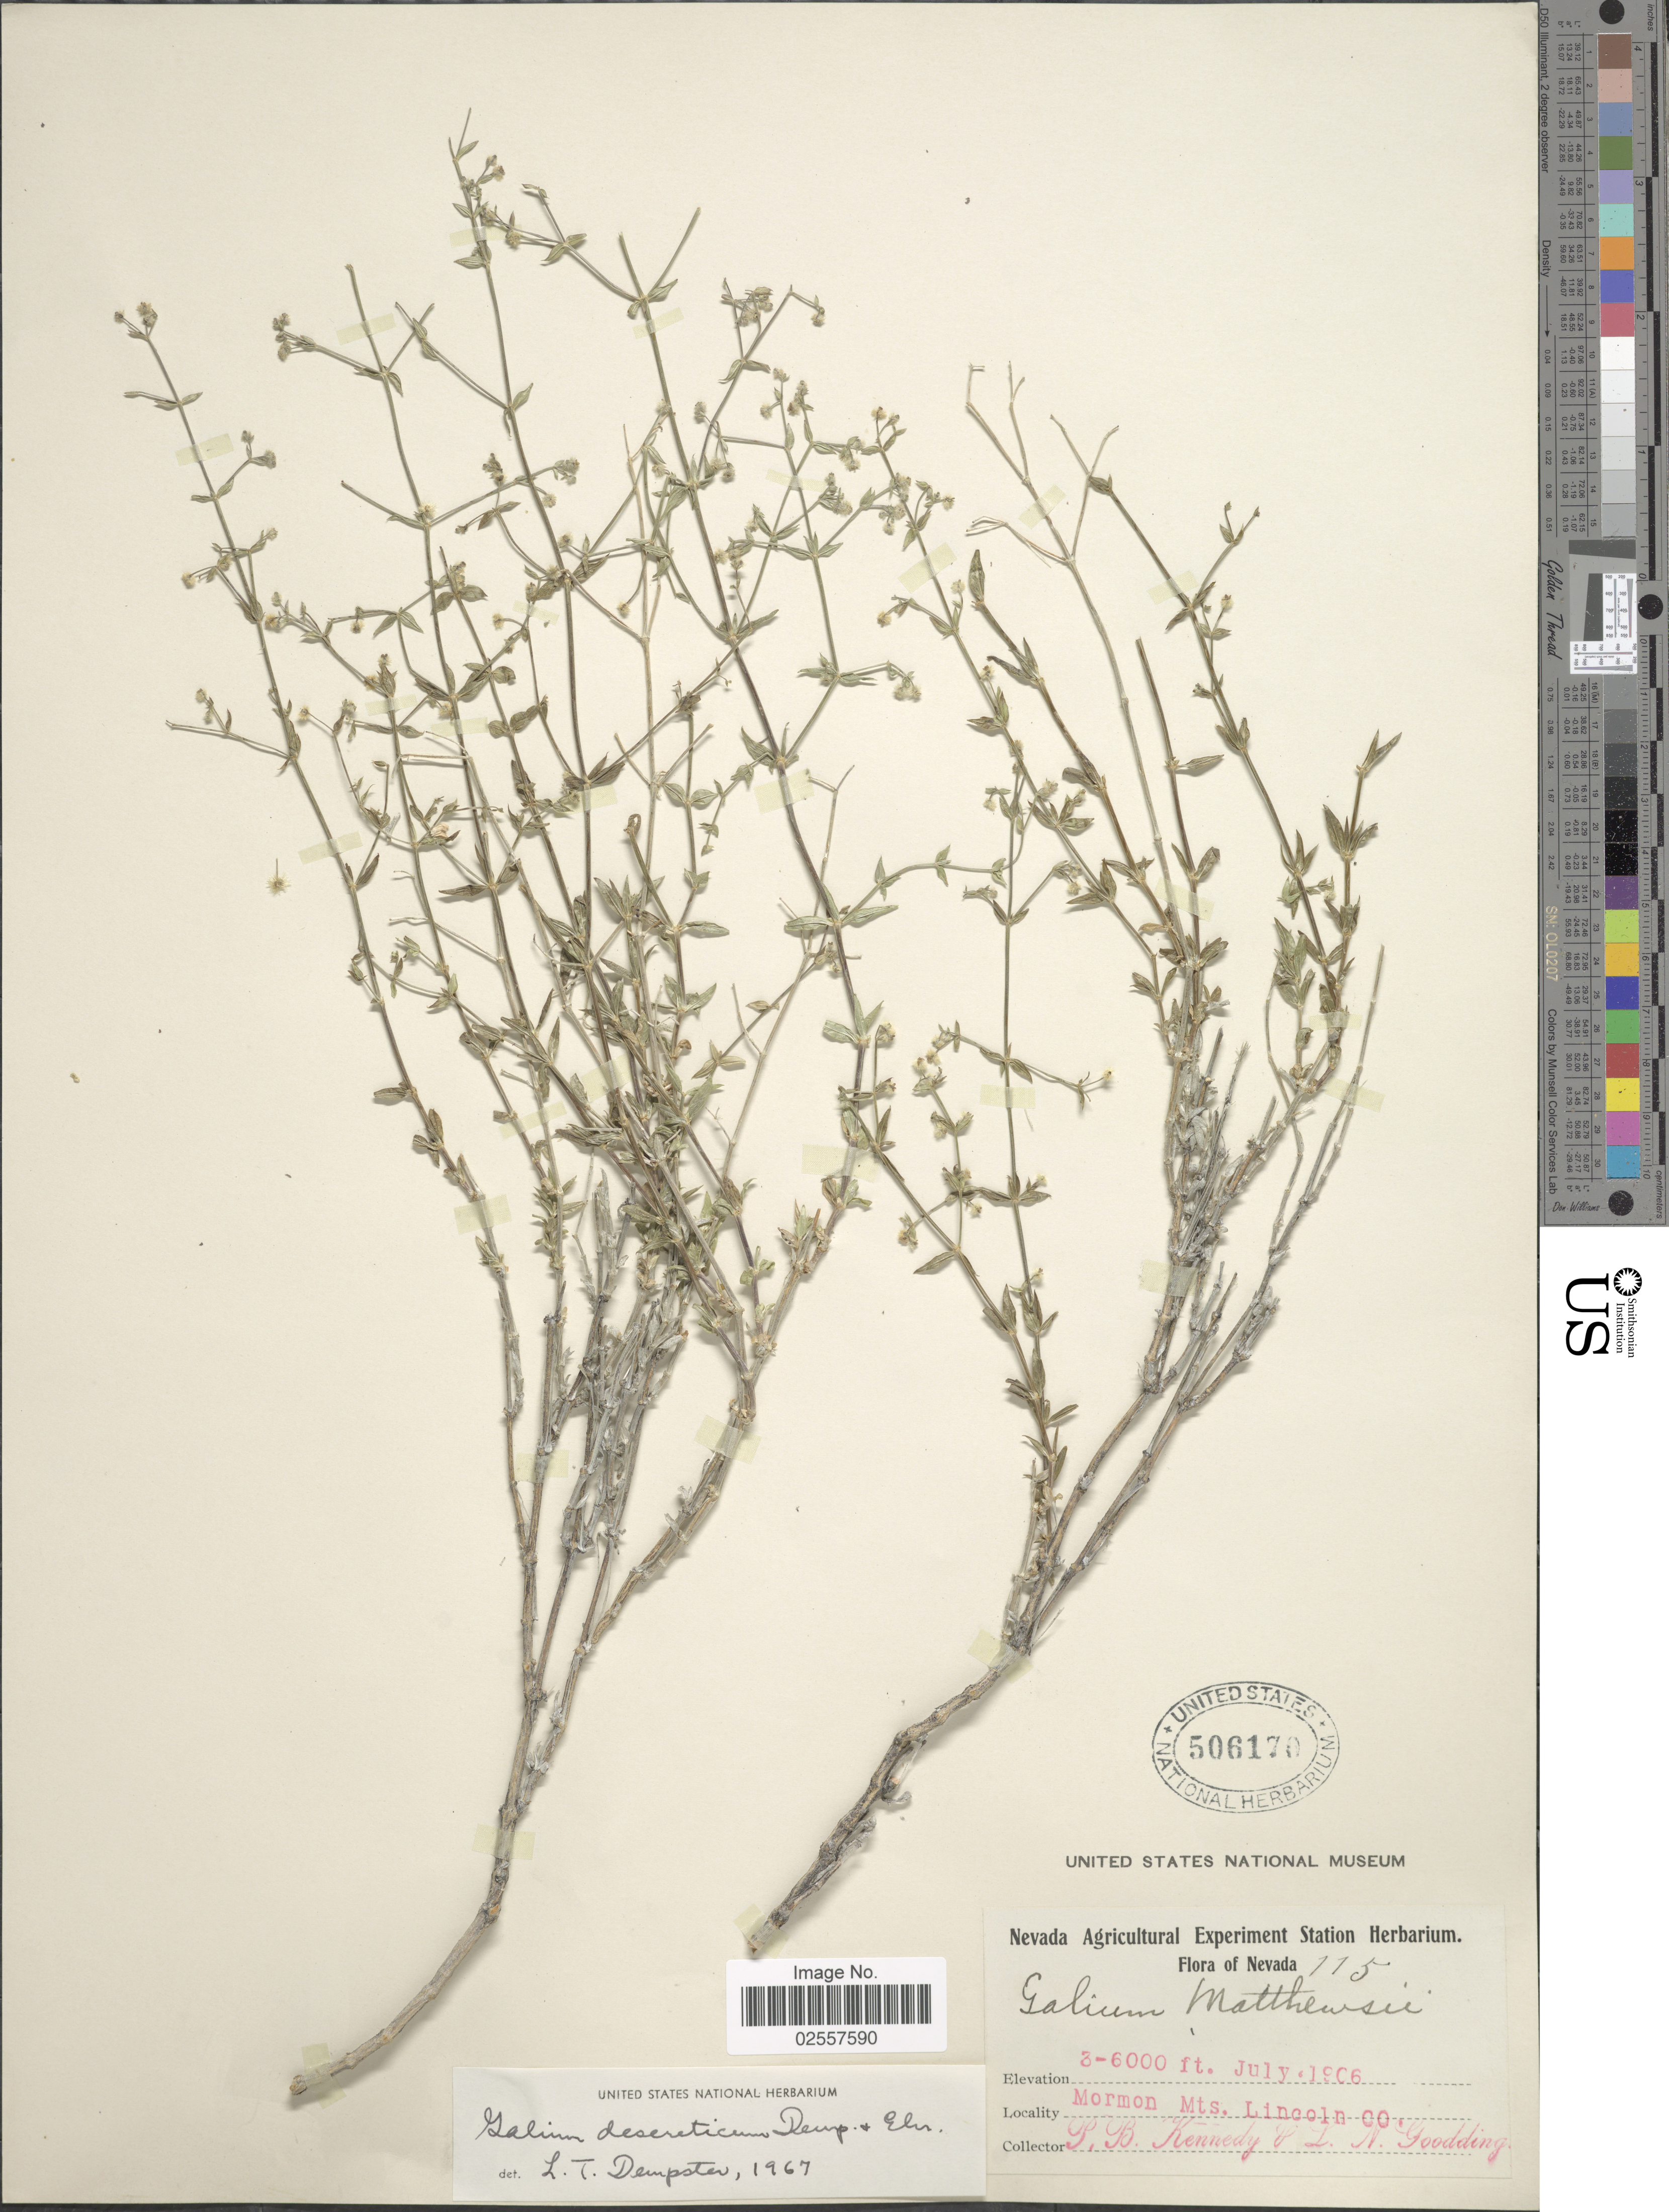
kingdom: Plantae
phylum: Tracheophyta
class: Magnoliopsida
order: Gentianales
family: Rubiaceae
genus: Galium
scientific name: Galium desereticum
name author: Dempster & Ehrend.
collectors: P. B. Kennedy & L. N. Goodding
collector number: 115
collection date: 1906-07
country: United States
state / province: Nevada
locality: Mormon Mts, Lincoln Co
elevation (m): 914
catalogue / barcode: US 506170